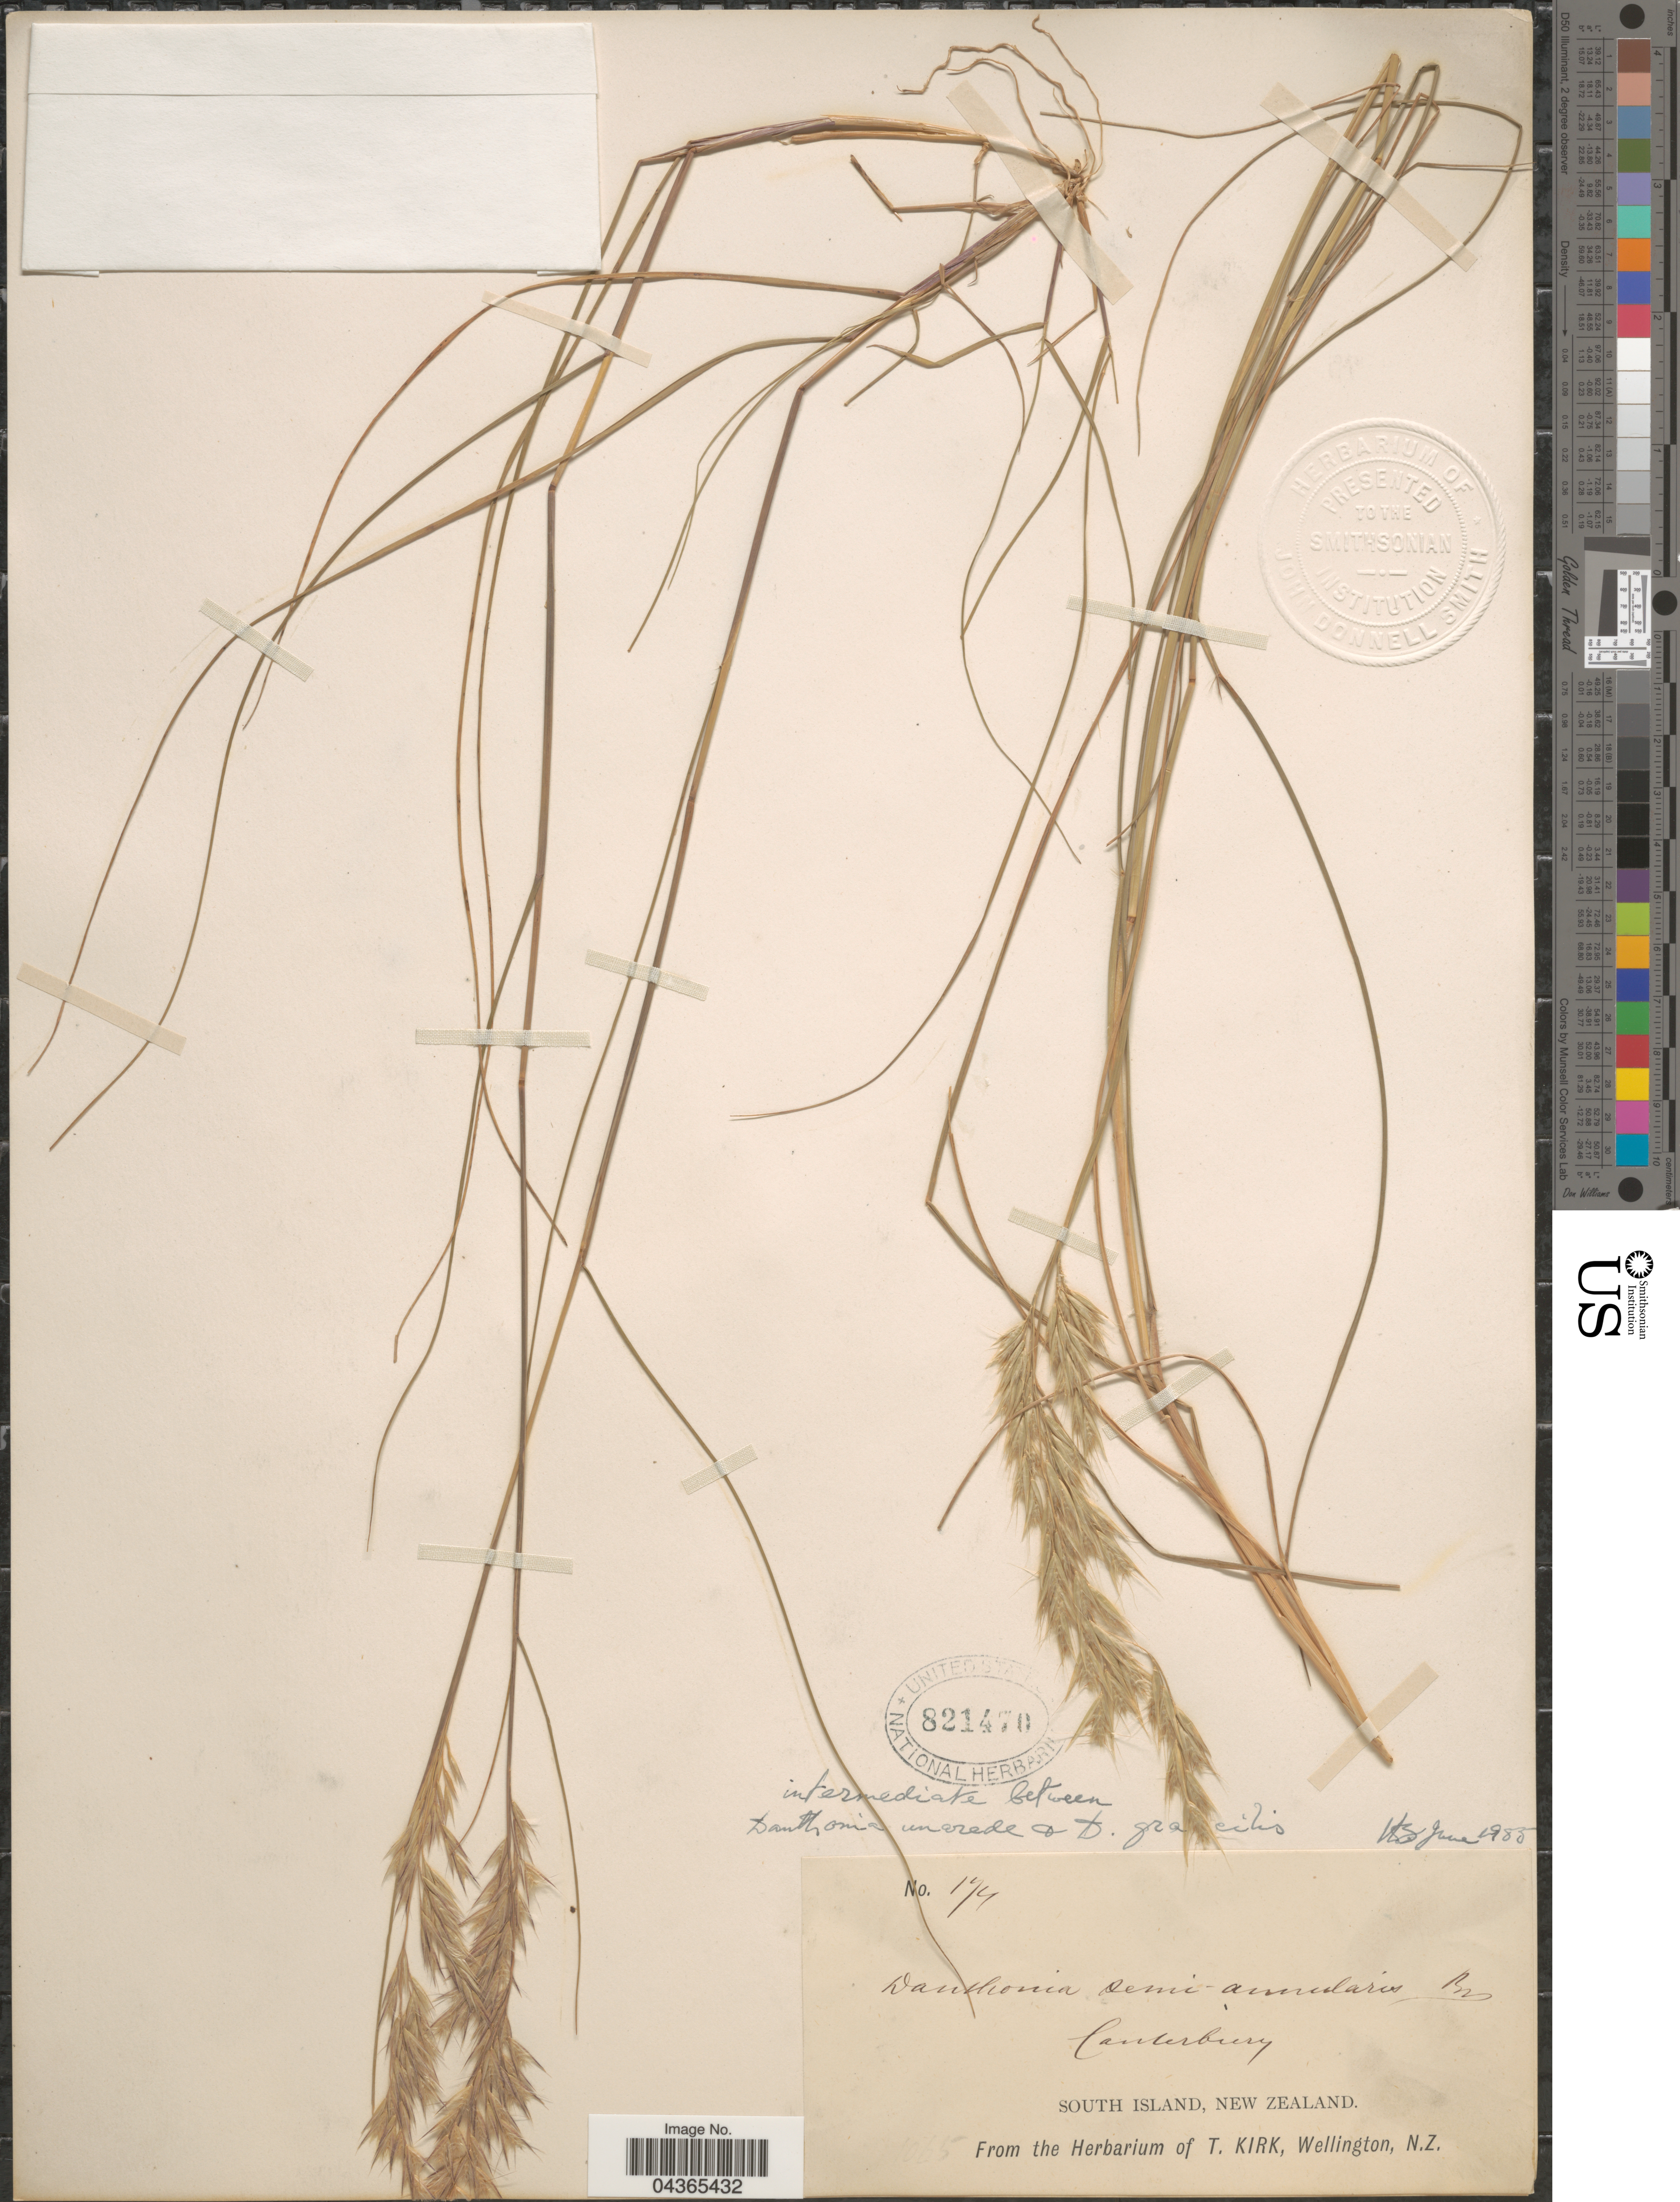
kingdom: Plantae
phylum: Tracheophyta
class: Liliopsida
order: Poales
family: Poaceae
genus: Rytidosperma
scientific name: Rytidosperma unarede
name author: (M. Raoul) Connor & Edgar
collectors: ex herb. T. Kirk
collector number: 174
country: New Zealand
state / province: Canterbury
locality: South Island.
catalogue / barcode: US 821470